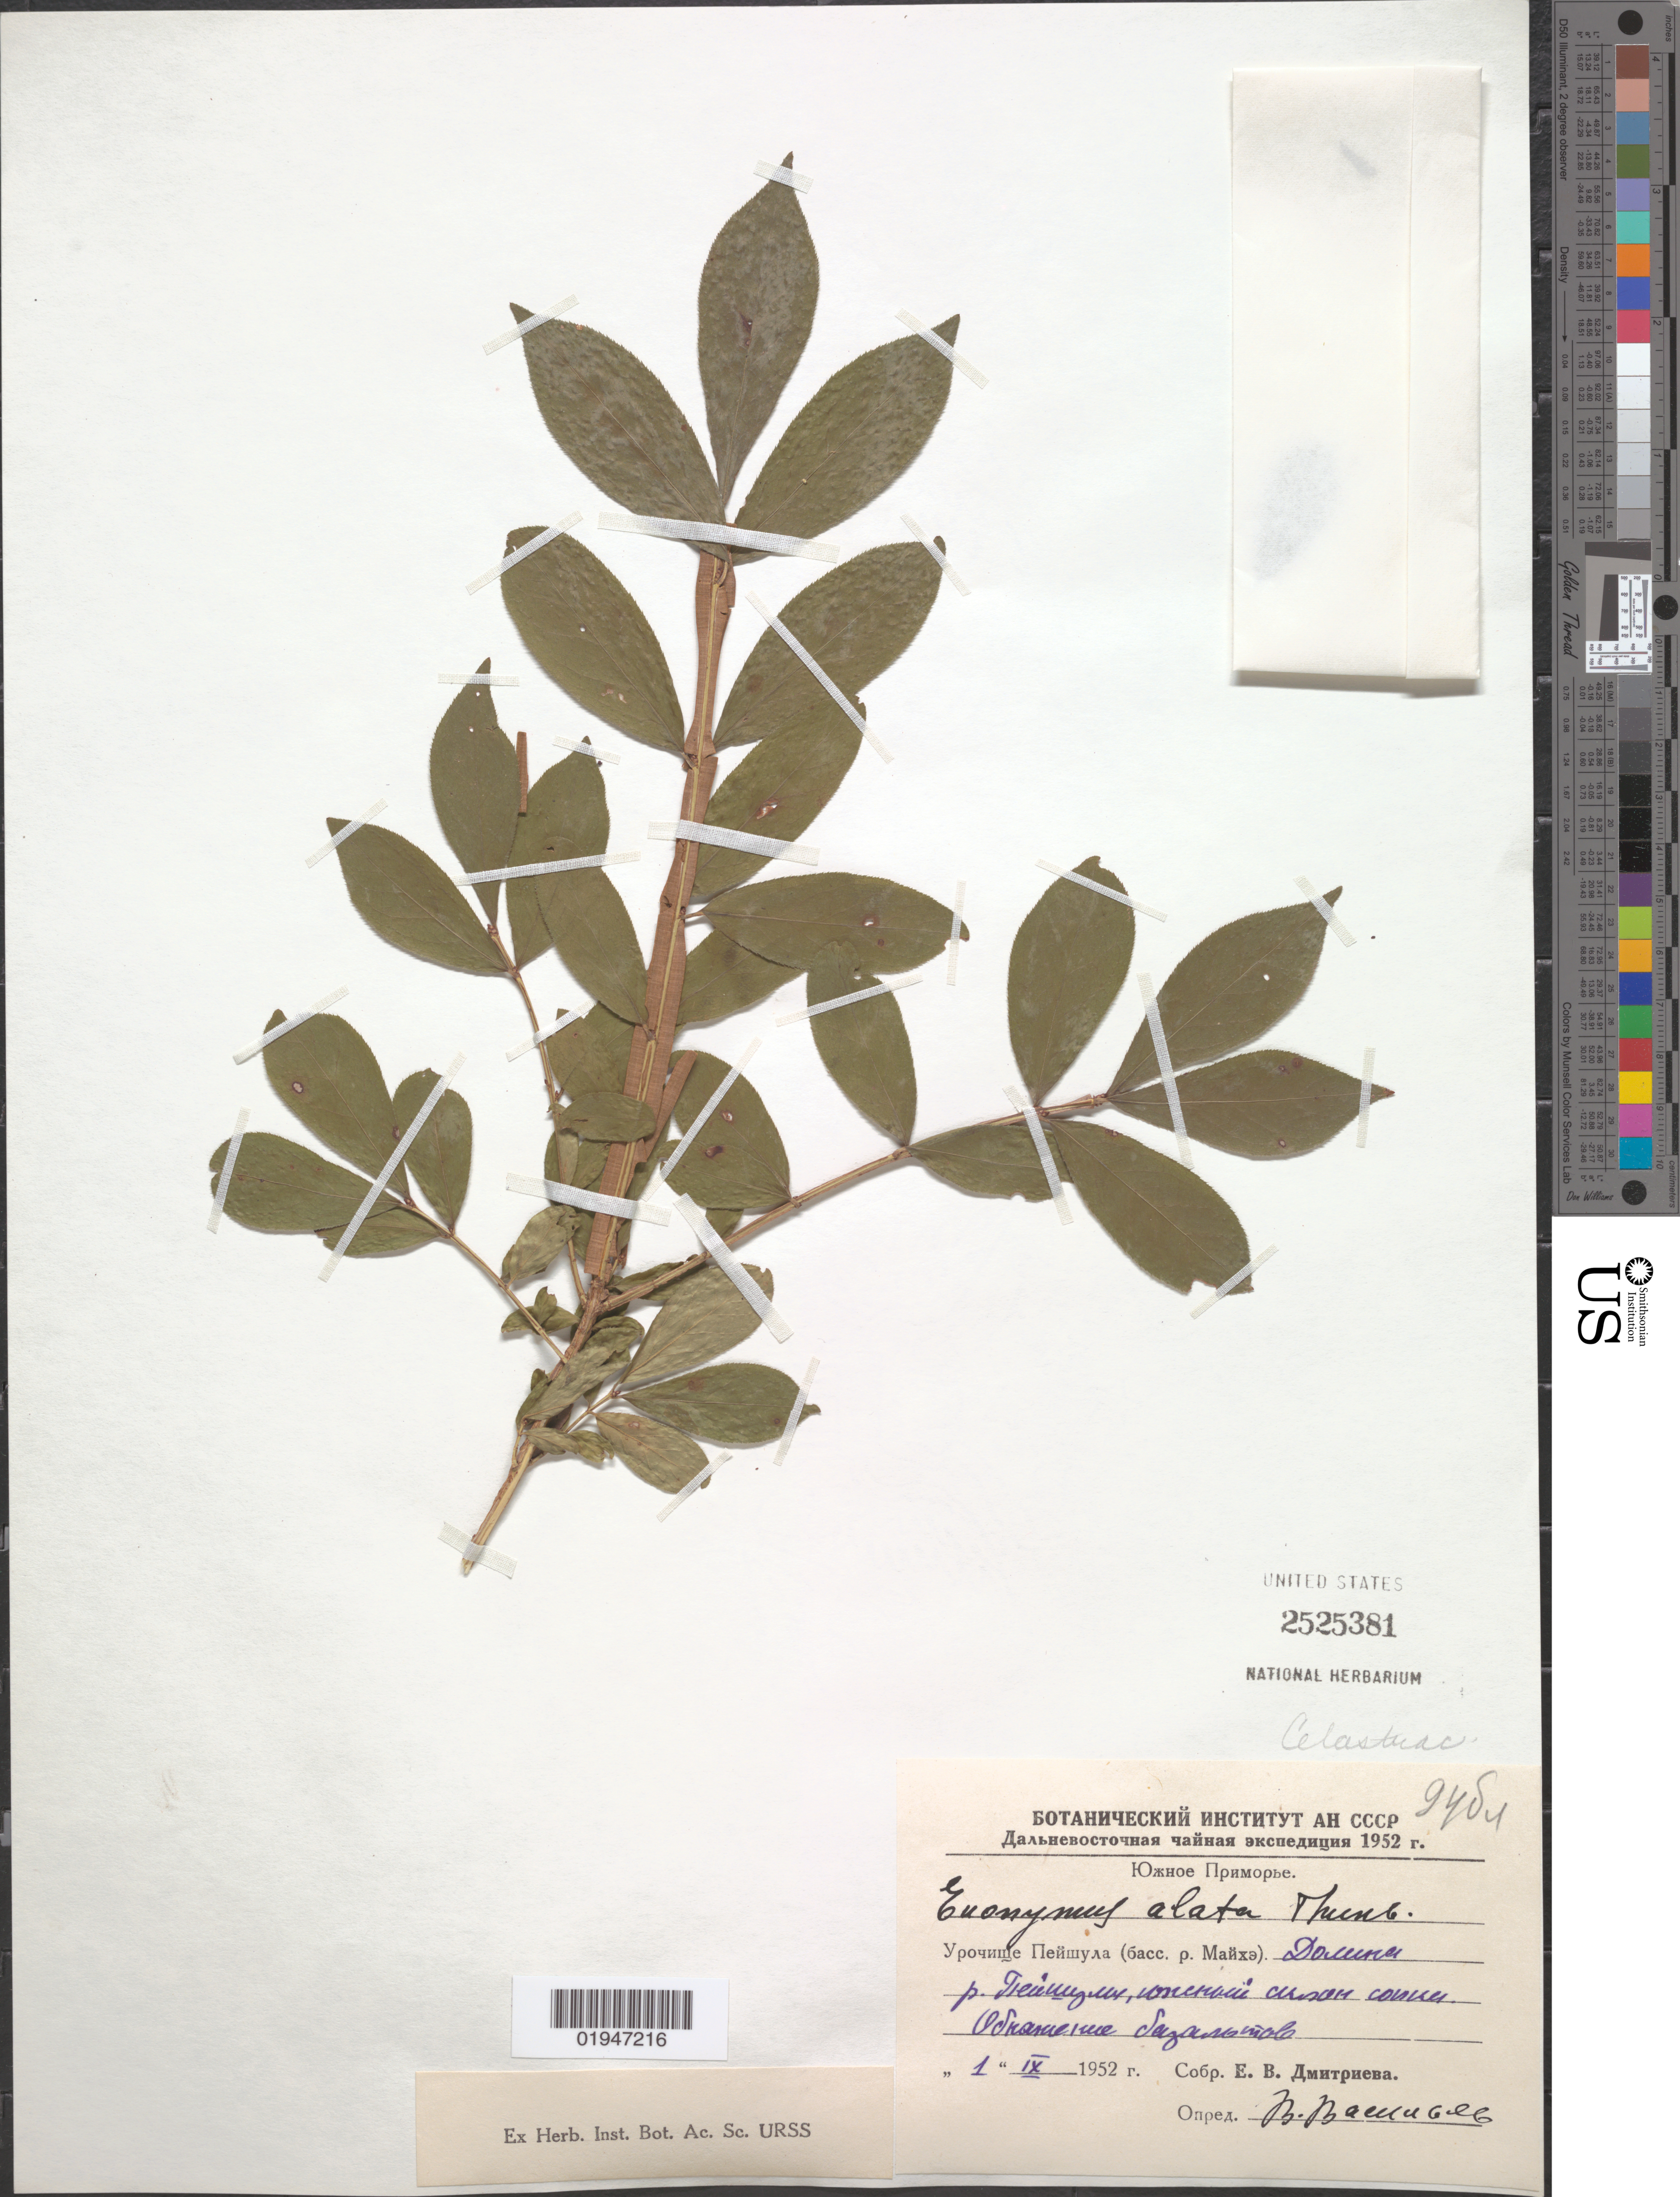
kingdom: Plantae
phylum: Tracheophyta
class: Magnoliopsida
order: Celastrales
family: Celastraceae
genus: Euonymus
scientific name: Euonymus alatus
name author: (Thunb.) Siebold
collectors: Y. Dmitriyeva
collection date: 1952-09-01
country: Russian Federation (?)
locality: [label written in Russian]. Peyshula (Maykhe river basin). Valley of the river Peyshula.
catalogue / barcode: US 2525381